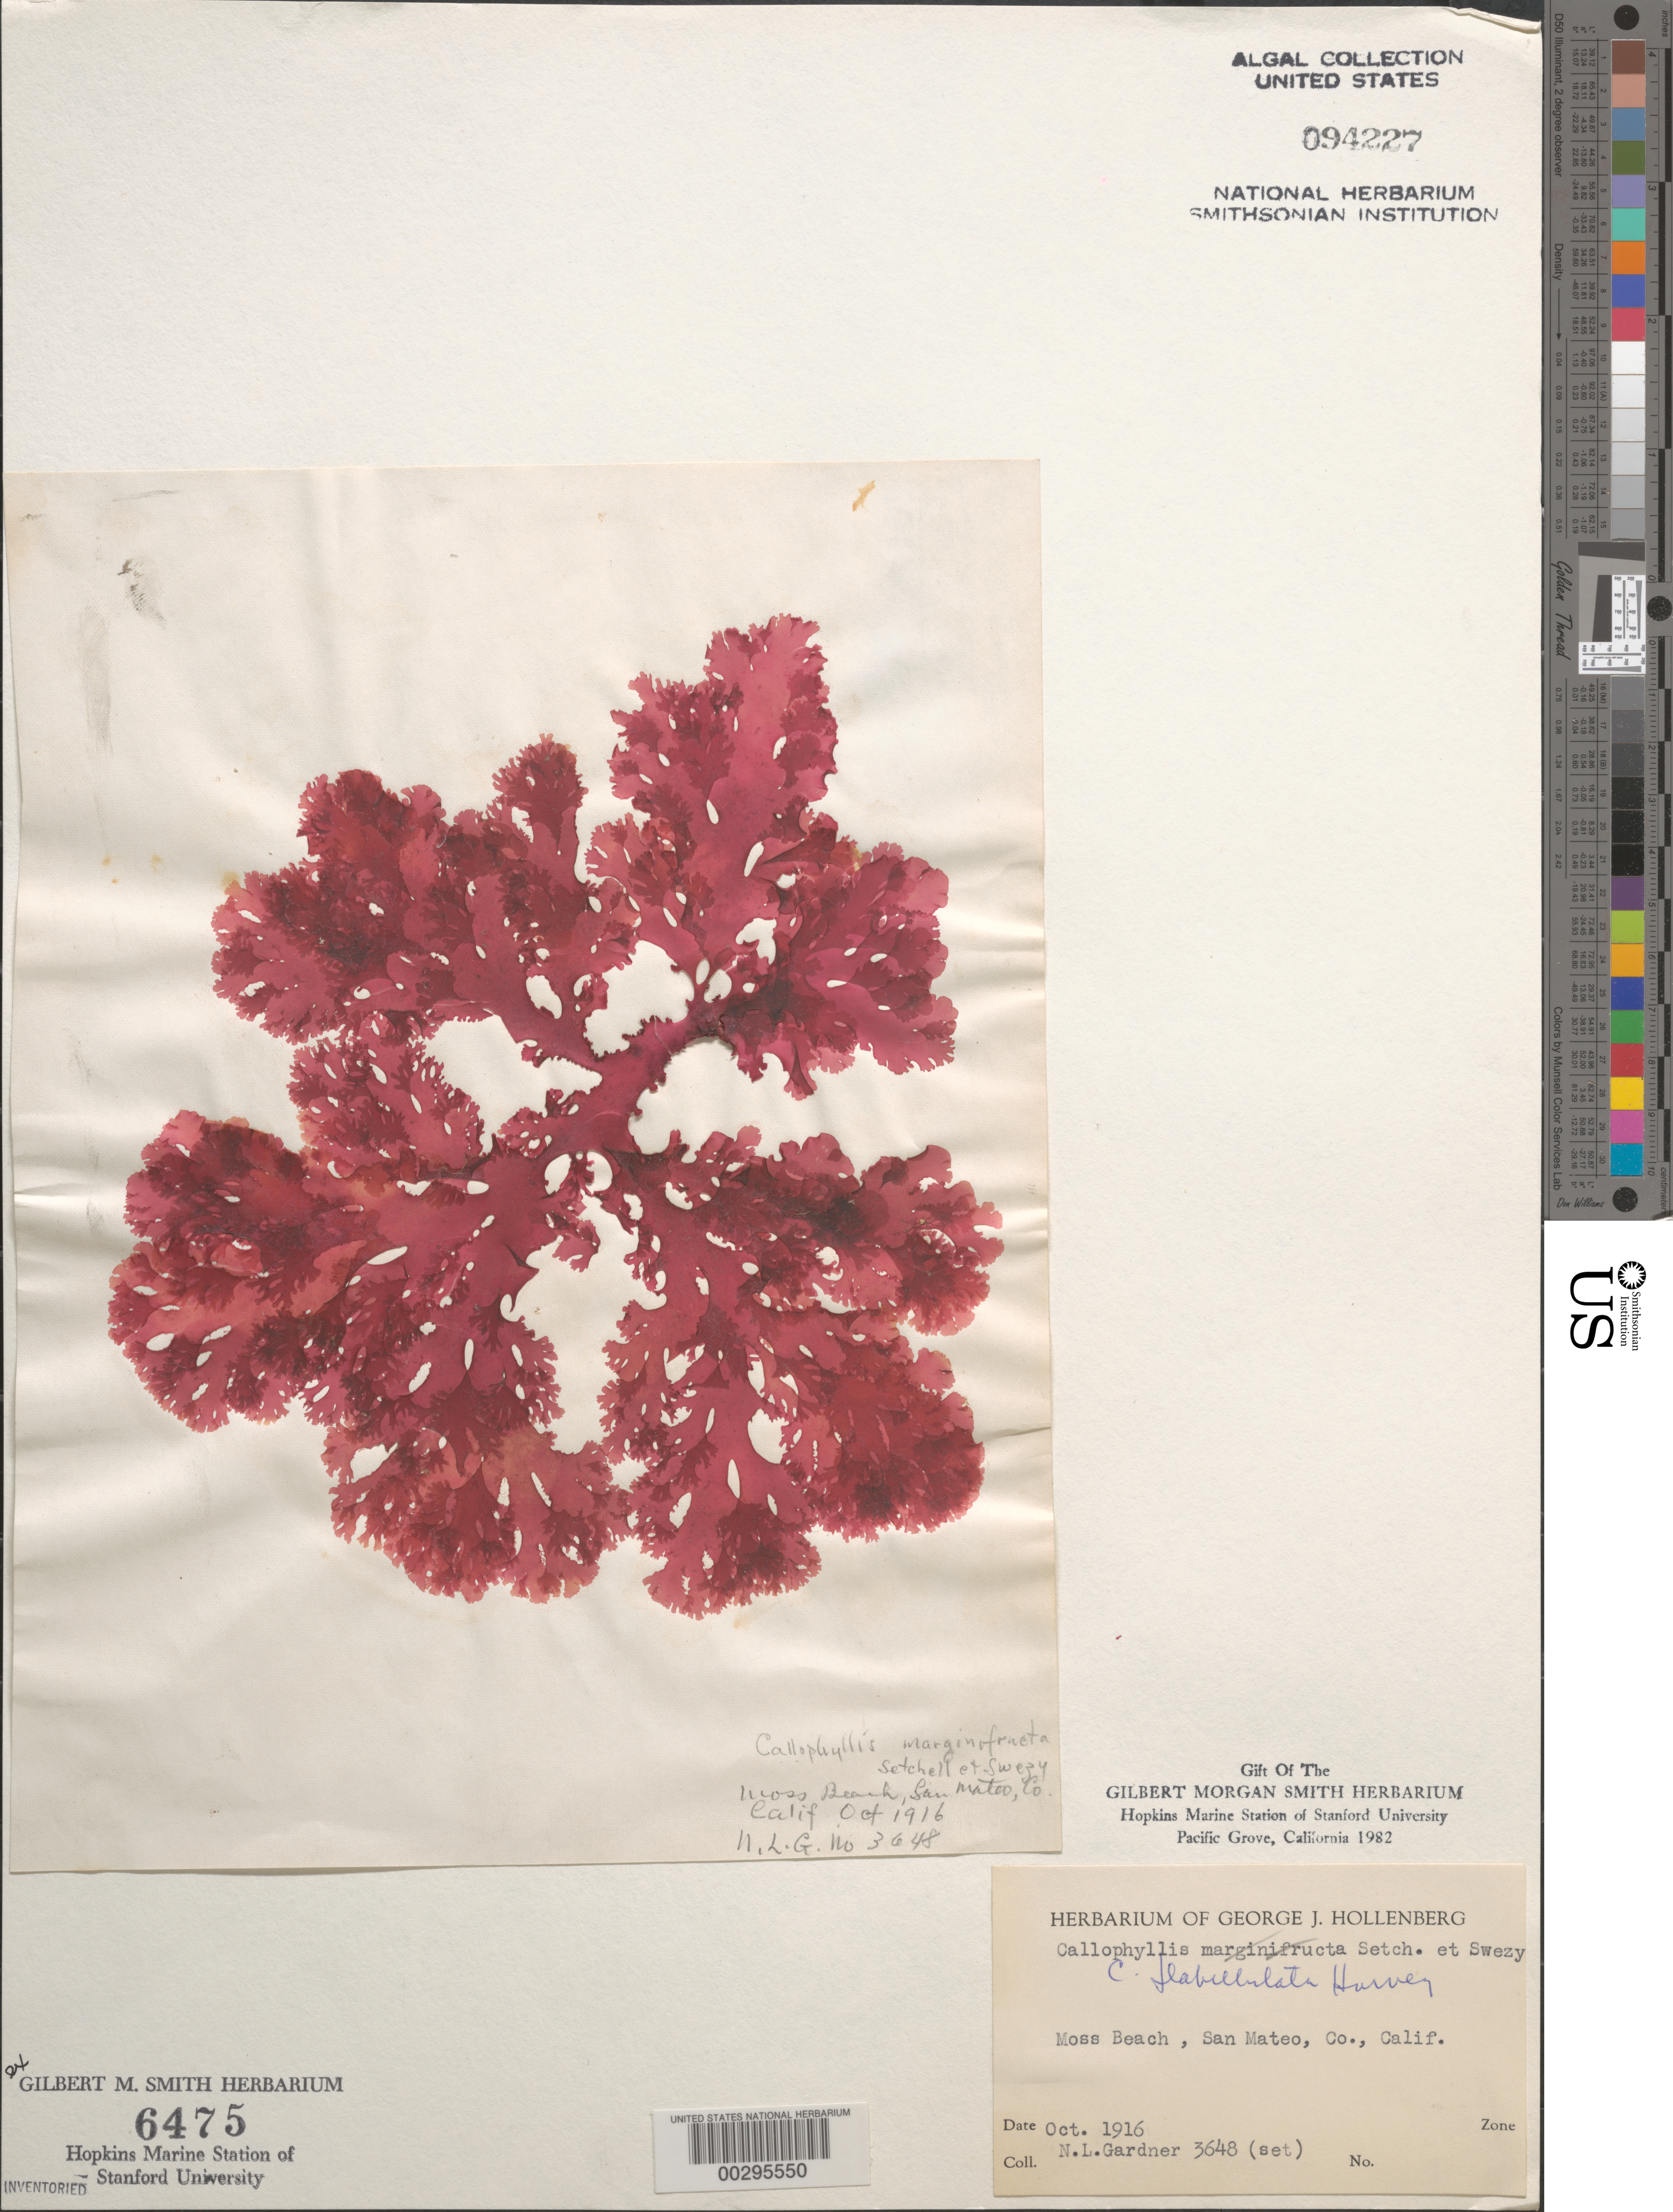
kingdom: Plantae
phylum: Rhodophyta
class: Florideophyceae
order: Gigartinales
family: Kallymeniaceae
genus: Callophyllis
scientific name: Callophyllis flabellulata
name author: Harv.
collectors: N. Gardner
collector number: NLG 3648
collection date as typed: Oct 1916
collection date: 1916-10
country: United States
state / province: California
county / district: San Mateo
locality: Moss Beach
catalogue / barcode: US 94227